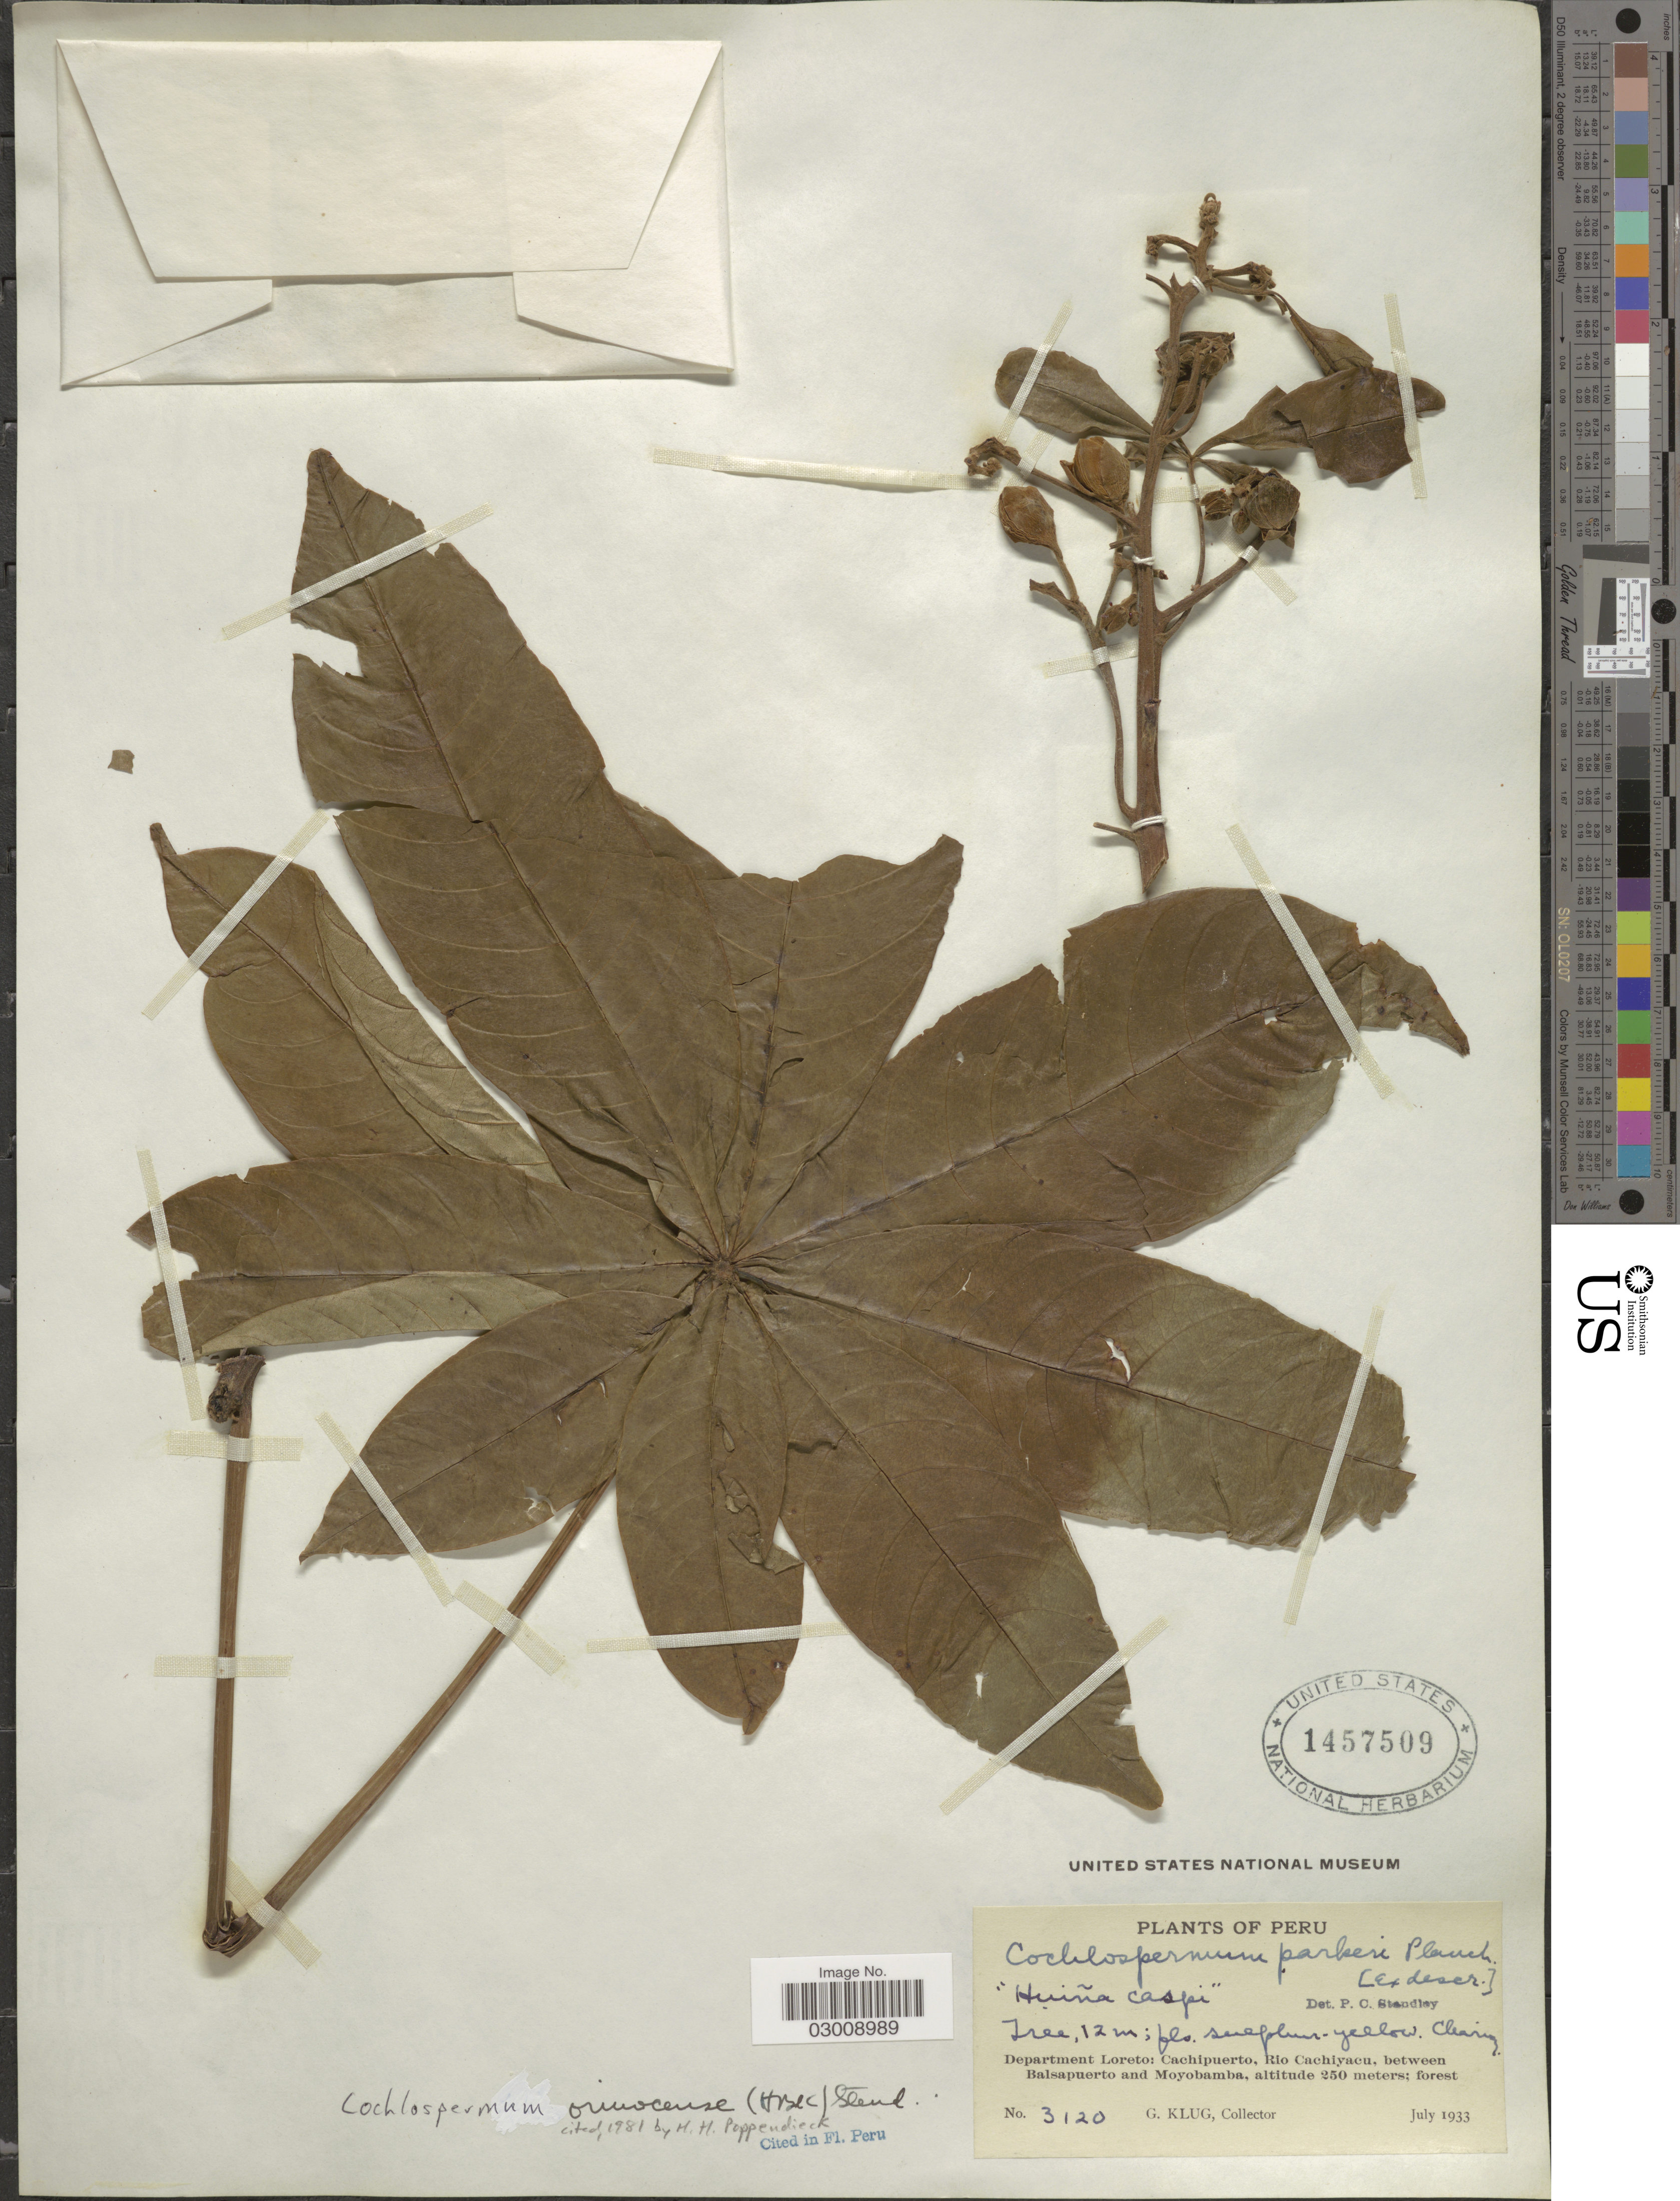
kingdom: Plantae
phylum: Tracheophyta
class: Magnoliopsida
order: Malvales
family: Cochlospermaceae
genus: Cochlospermum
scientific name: Cochlospermum orinocense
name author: (Kunth) Steud.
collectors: G. Klug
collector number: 3120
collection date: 1933-07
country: Peru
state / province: Loreto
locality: Department Loreto: Cachipuerto, Rio Cachiyacu, between Balsapuerto and Moyobamba.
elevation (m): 250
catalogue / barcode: US 1457509